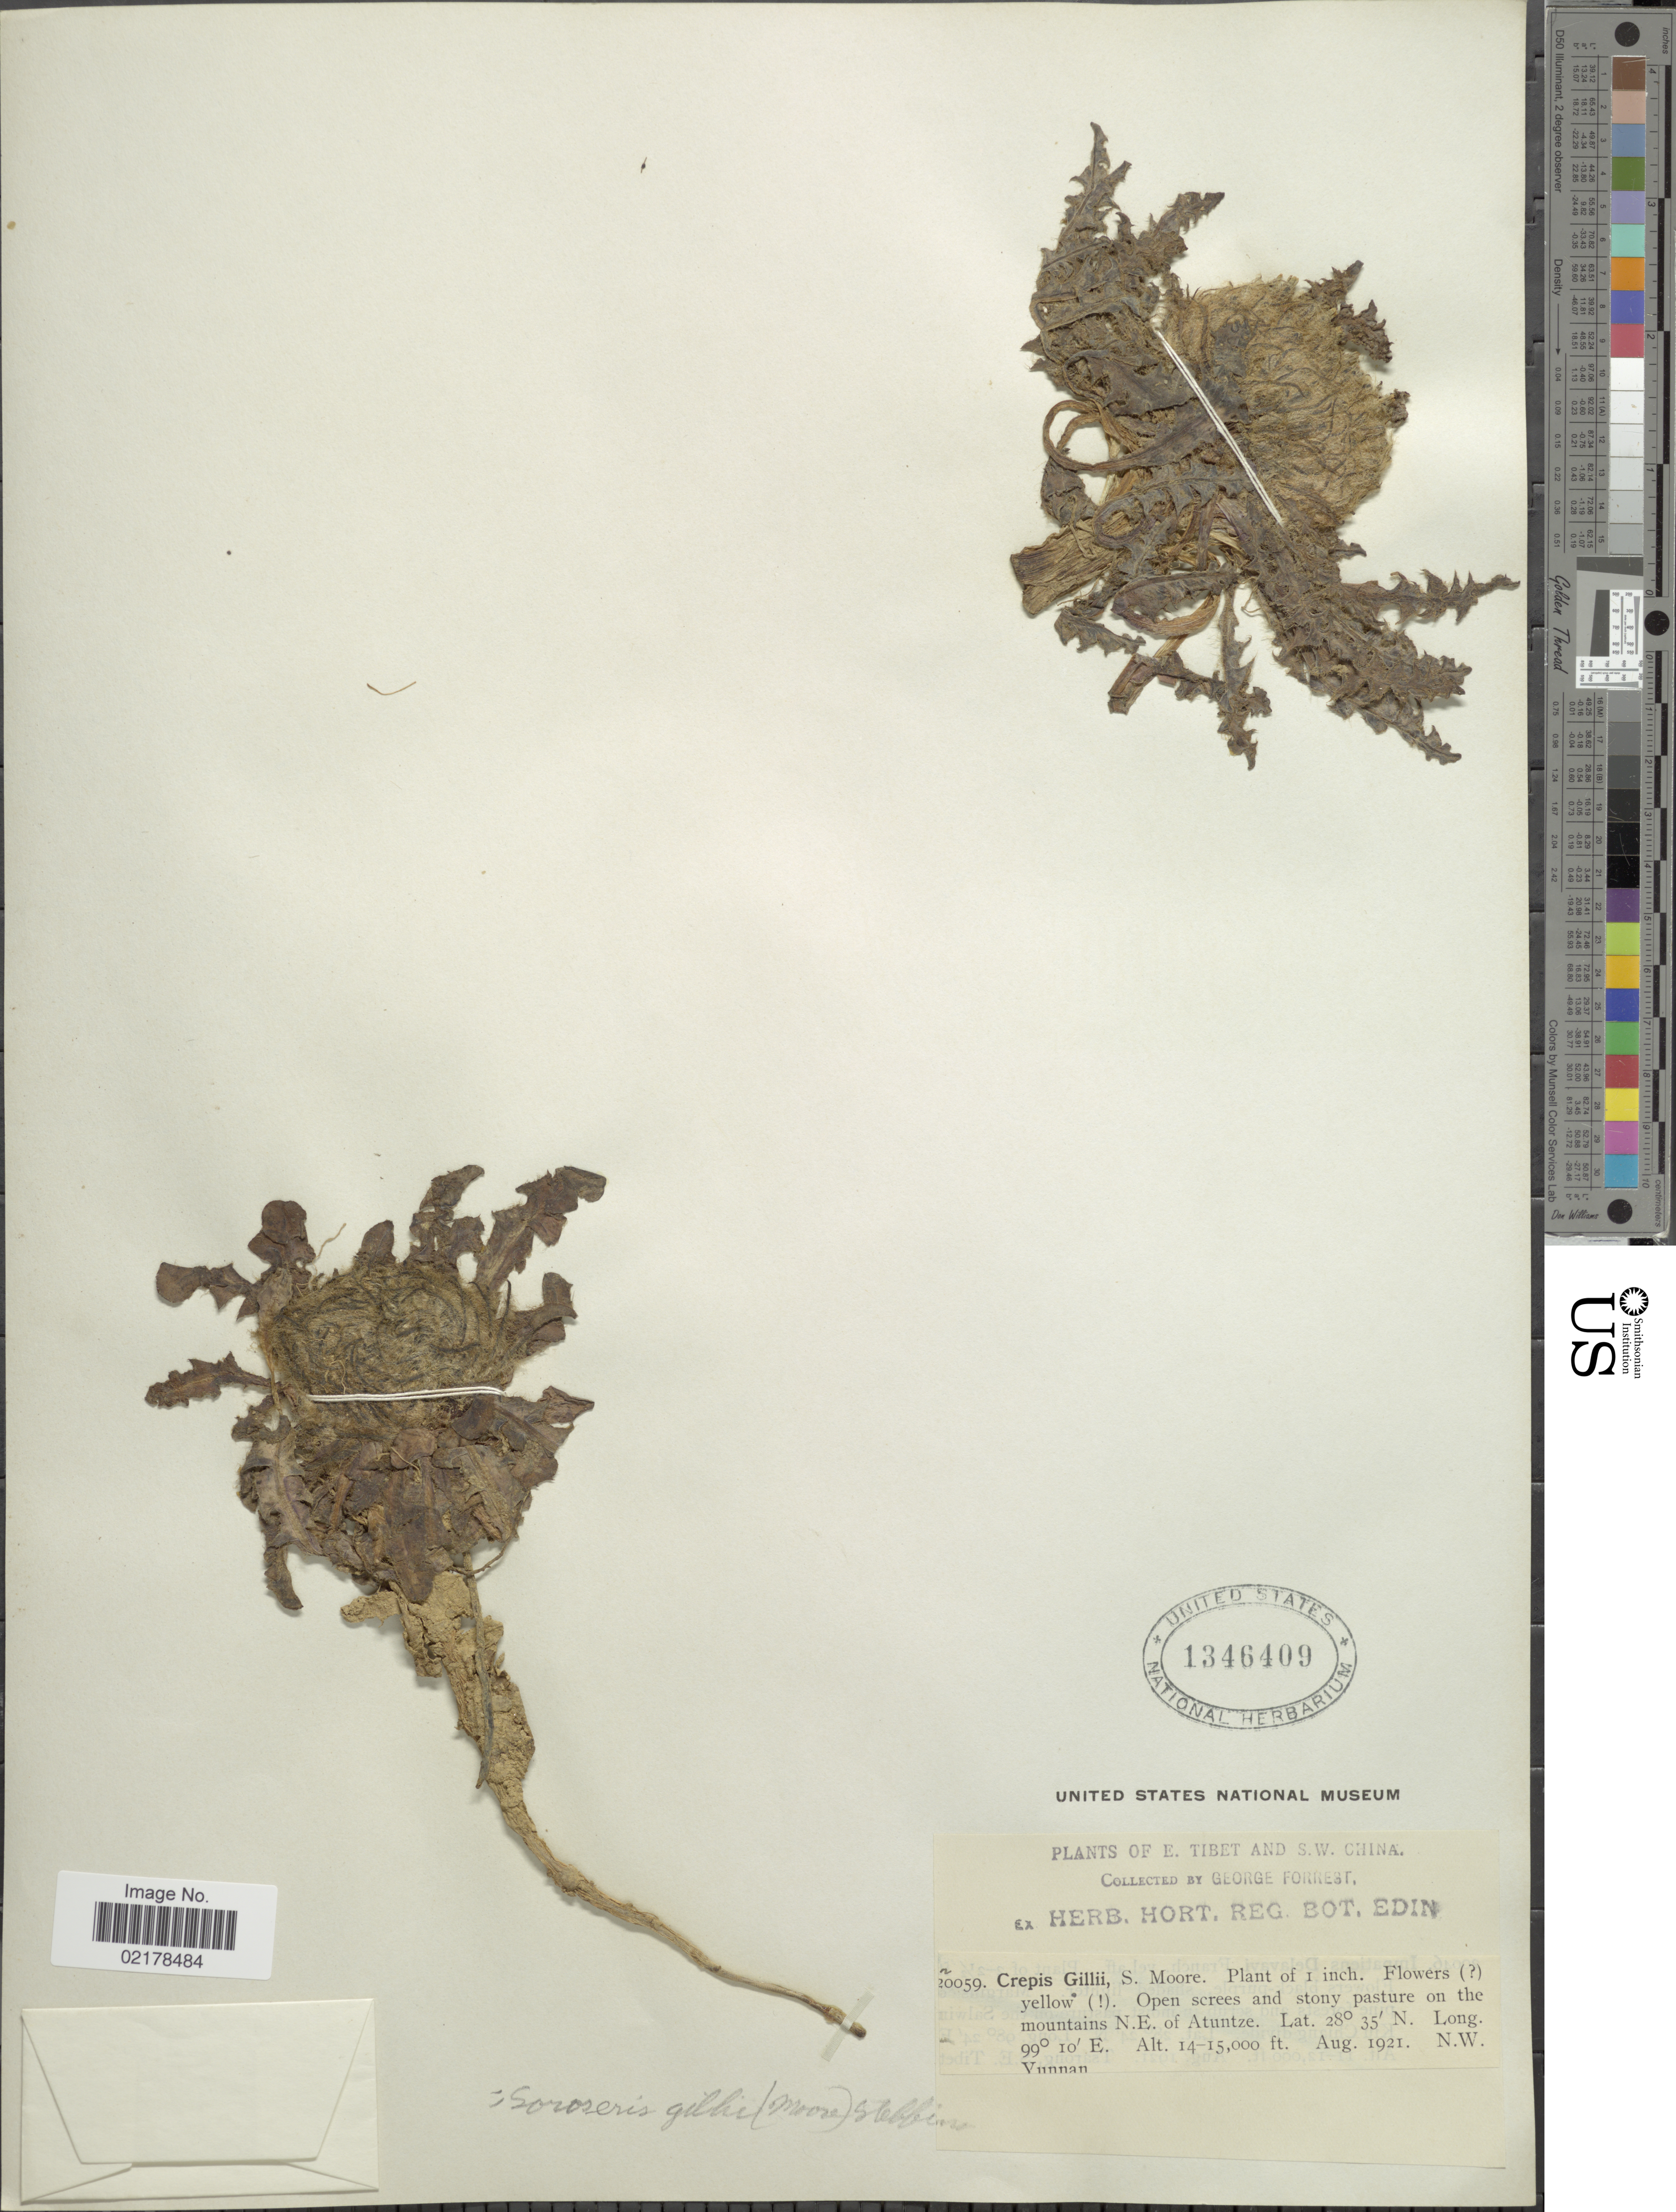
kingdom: Plantae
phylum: Tracheophyta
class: Magnoliopsida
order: Asterales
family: Asteraceae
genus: Soroseris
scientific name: Soroseris hookeriana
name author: Stebbins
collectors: G. Forrest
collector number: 20059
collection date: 1921-08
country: China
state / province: Yunnan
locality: E. Tibet and S.W. China, Open screes and stony pasture on the mountains N.E. of Atuntze, N.W. Yunnan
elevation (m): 4267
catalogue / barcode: US 1346409